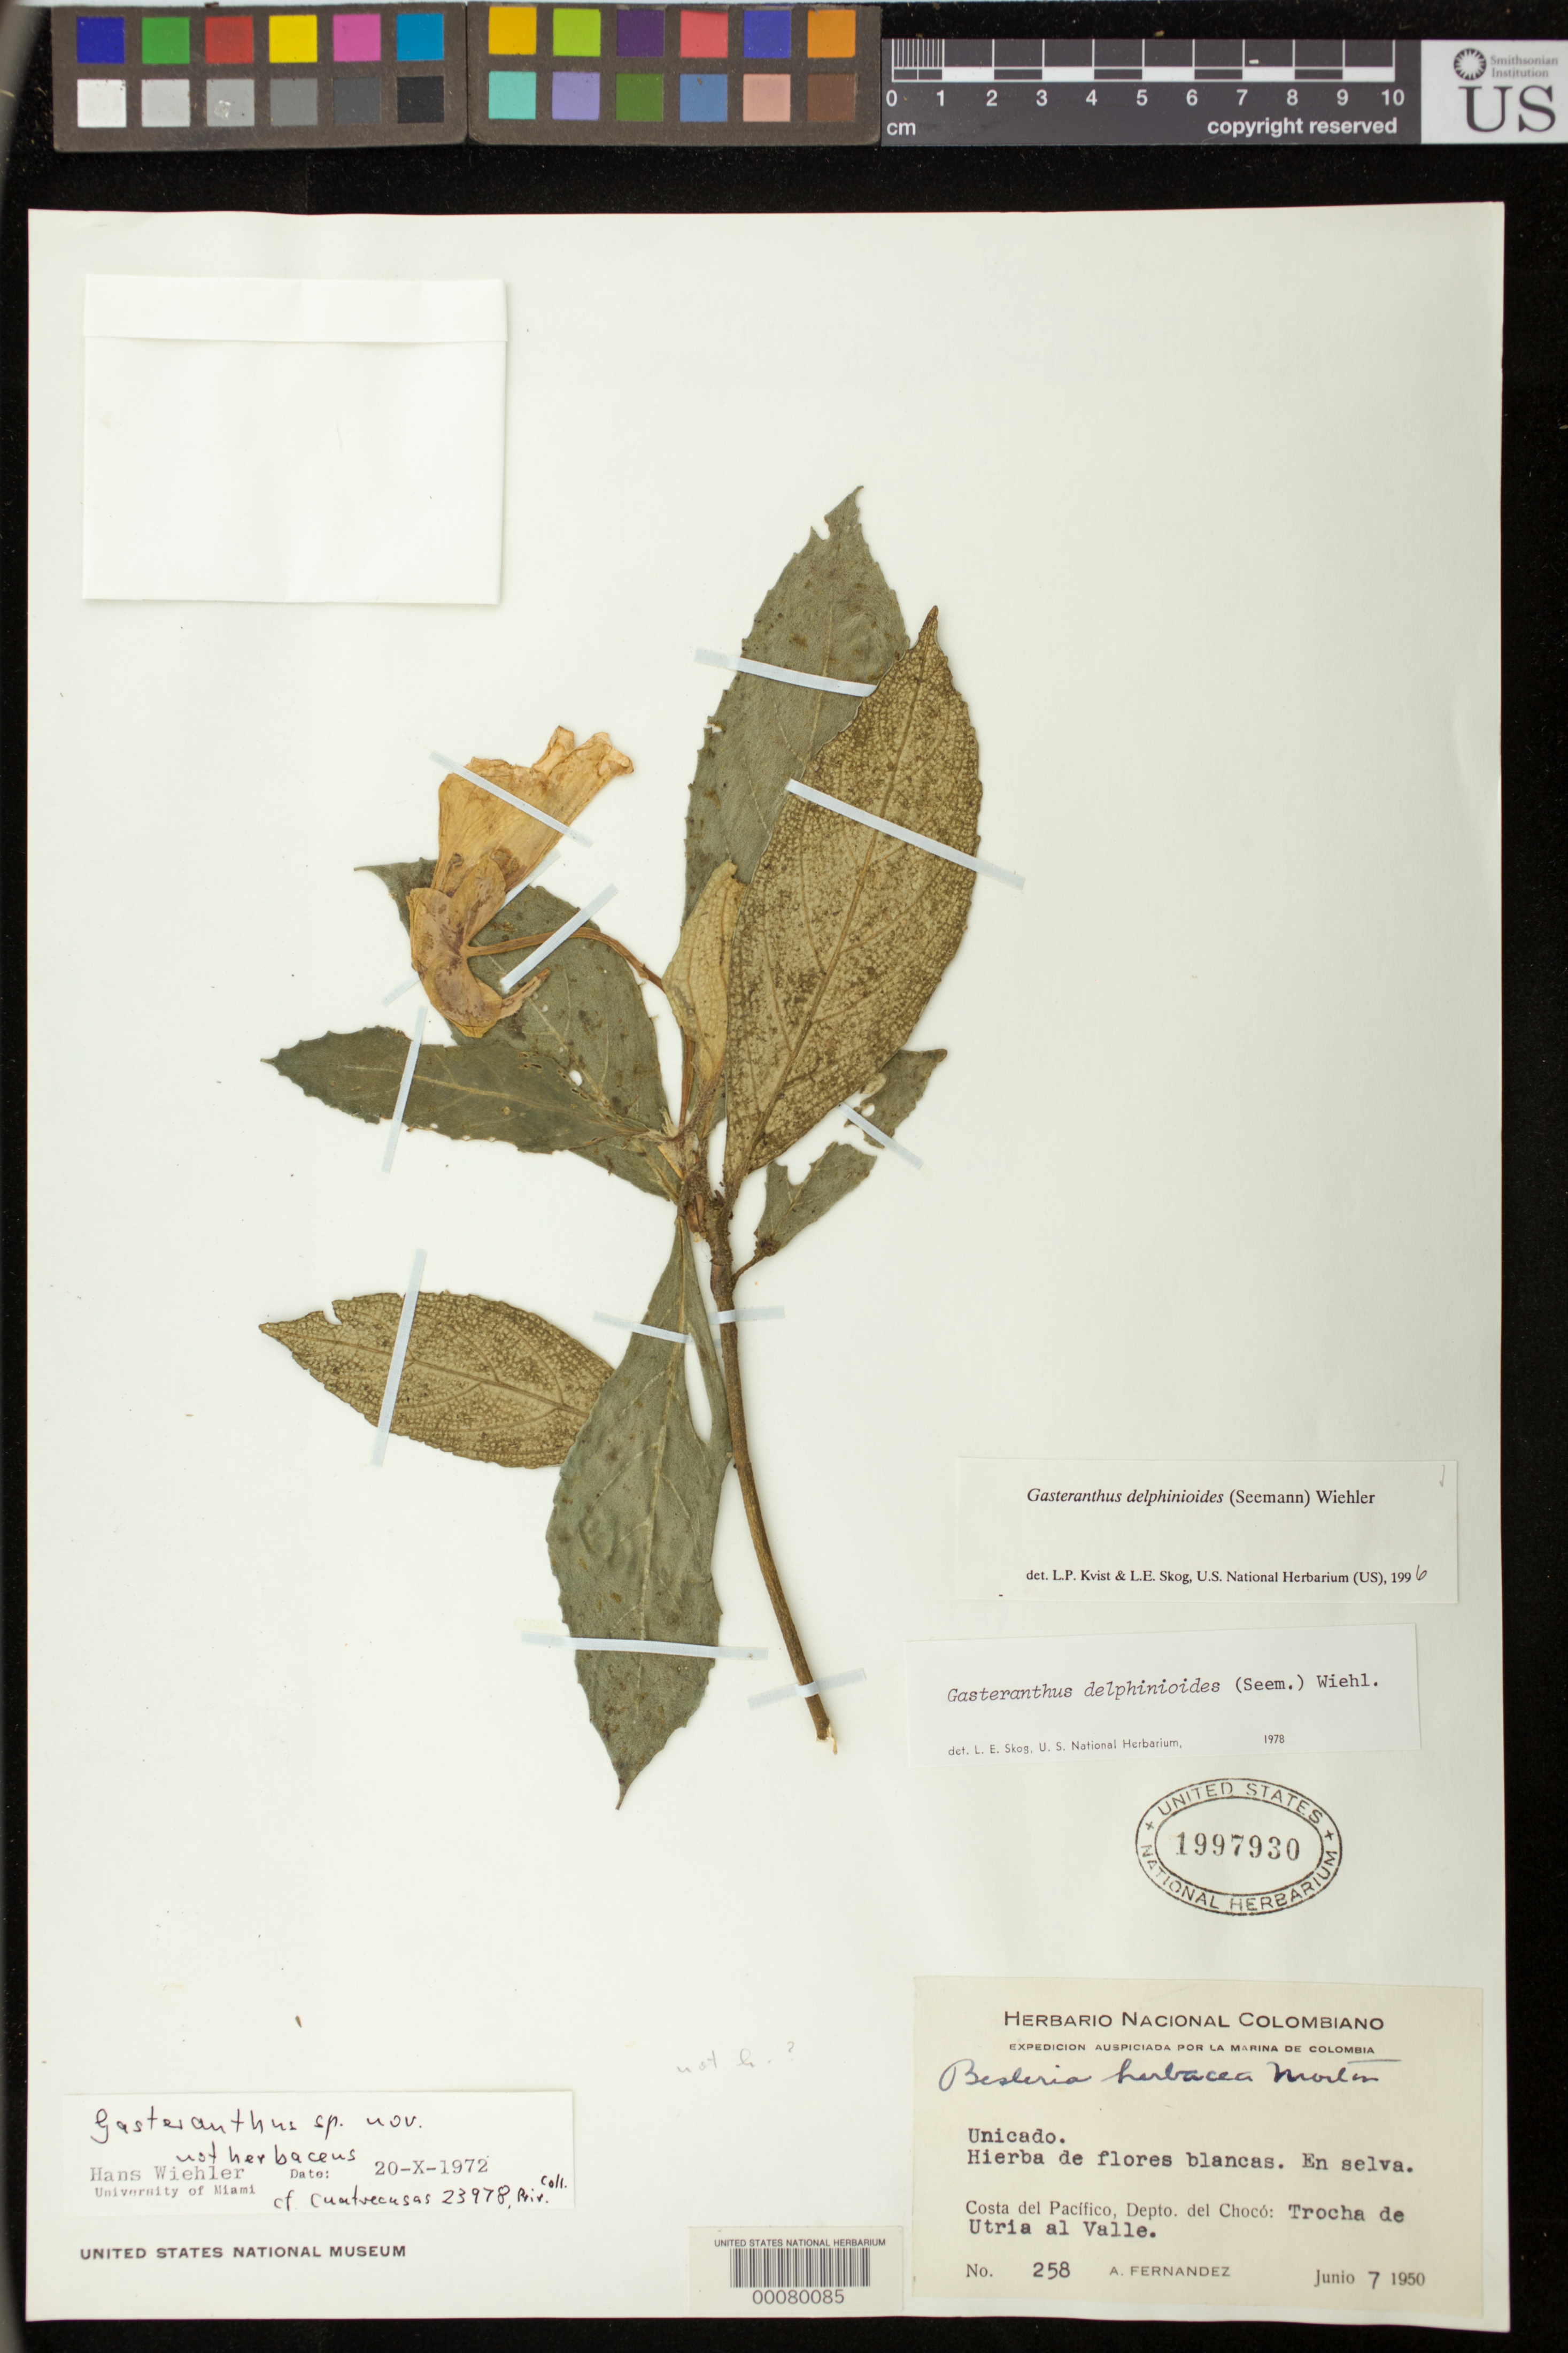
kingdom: Plantae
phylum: Tracheophyta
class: Magnoliopsida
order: Lamiales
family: Gesneriaceae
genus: Gasteranthus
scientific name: Gasteranthus delphinioides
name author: (Seem.) Wiehler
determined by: Skog, Laurence E.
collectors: A. Fernandez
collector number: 258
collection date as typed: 07 Jun 1950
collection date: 1950-06-07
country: Colombia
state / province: Chocó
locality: Costa del Pacífico, trocha de Utria al Valle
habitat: En selva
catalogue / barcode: US 1997930